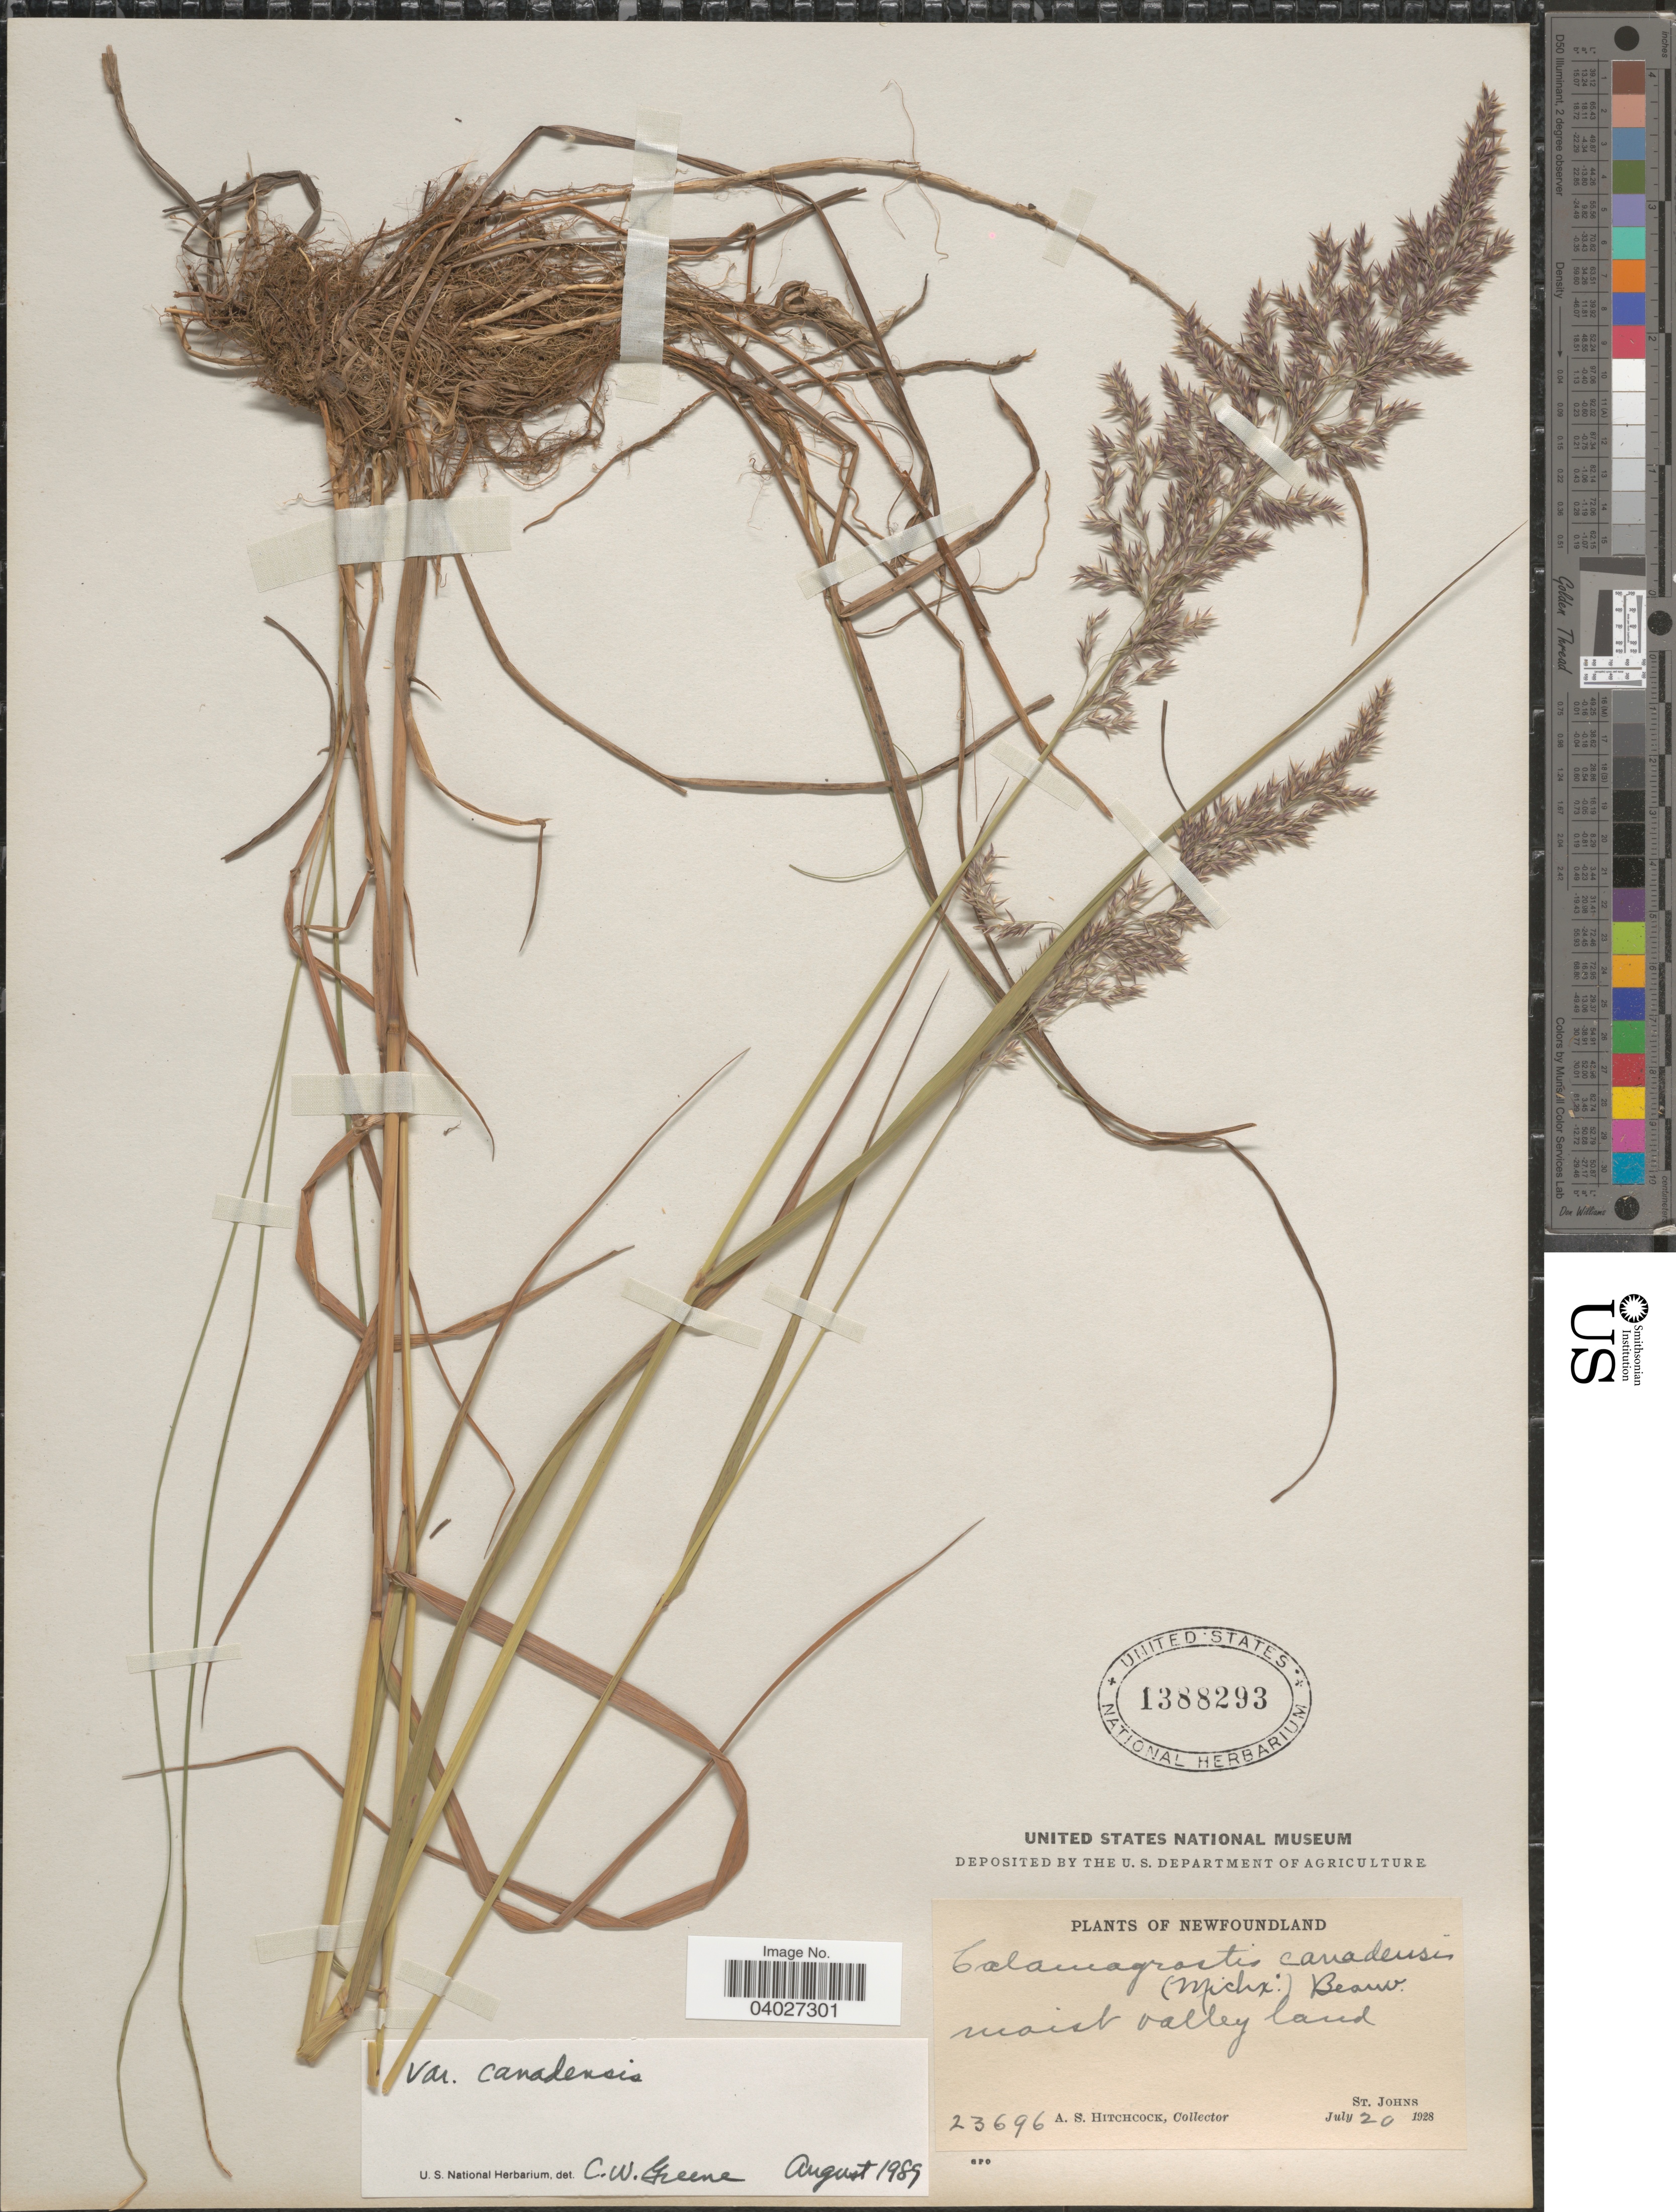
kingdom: Plantae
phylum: Tracheophyta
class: Liliopsida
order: Poales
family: Poaceae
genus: Calamagrostis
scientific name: Calamagrostis canadensis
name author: (Michx.) P. Beauv.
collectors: A. S. Hitchcock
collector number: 23696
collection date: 1928-07-20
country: Canada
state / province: Newfoundland and Labrador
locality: Moist valley land. St. Johns.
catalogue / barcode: US 1388293